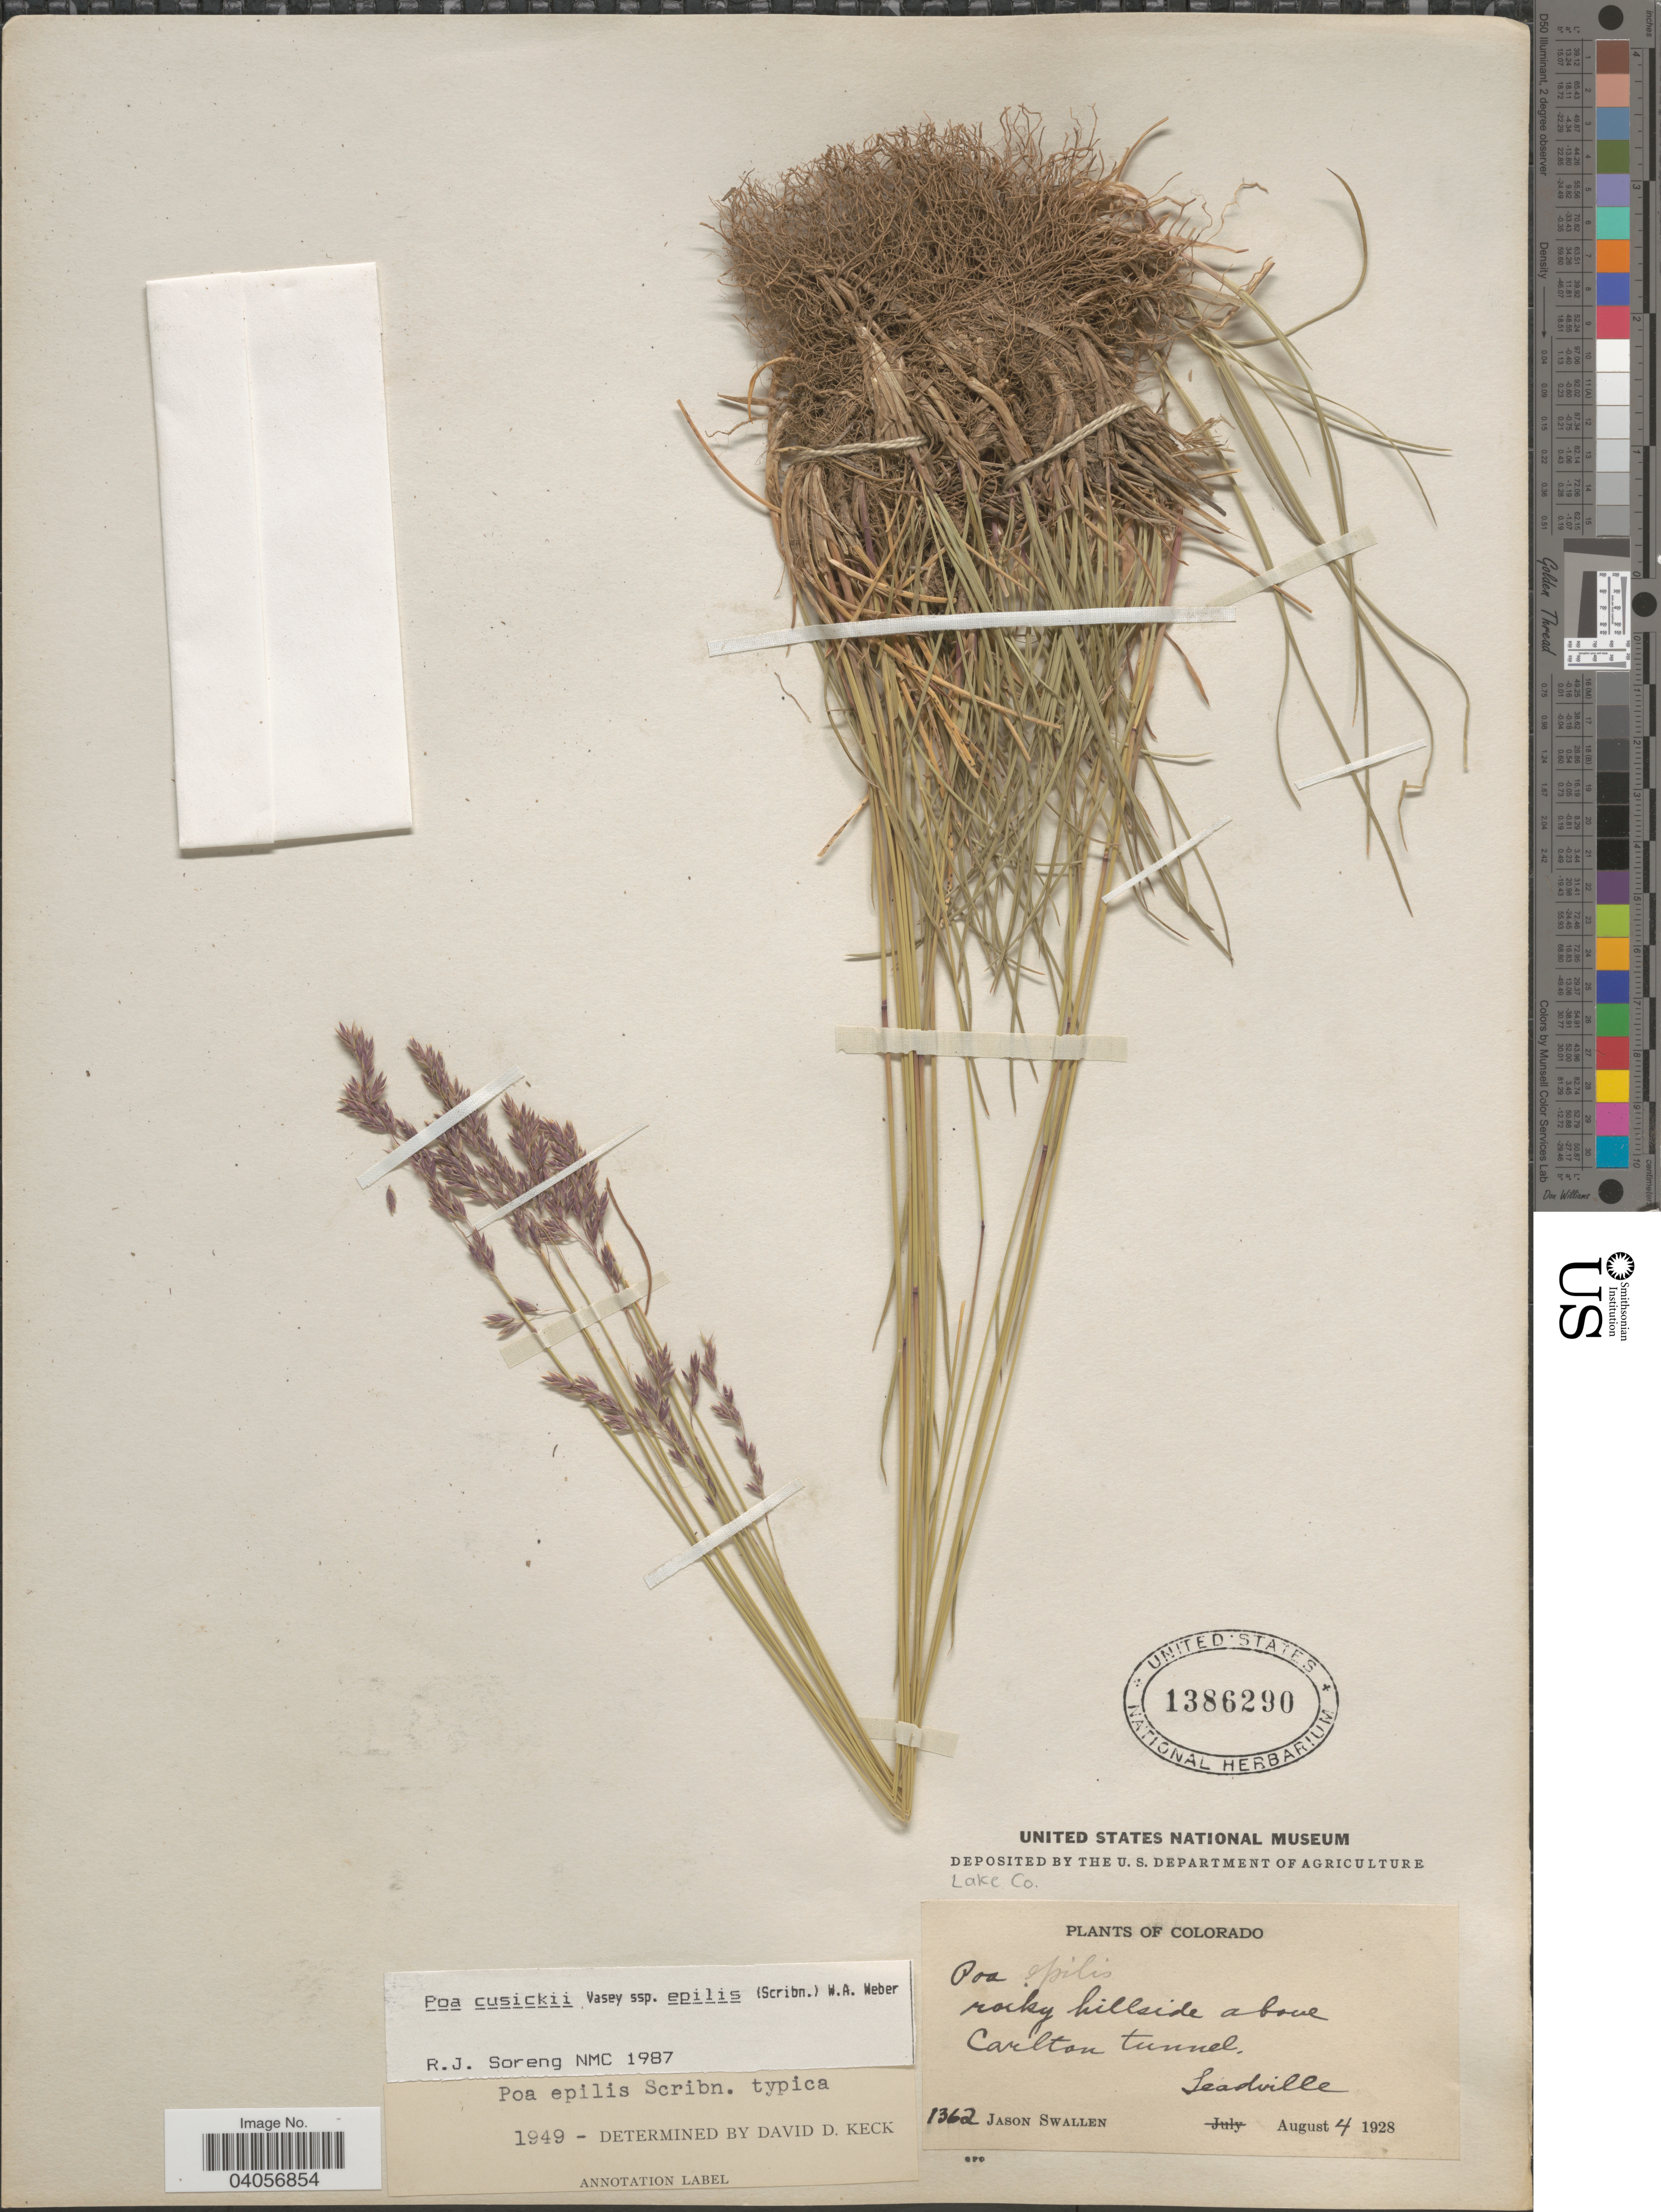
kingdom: Plantae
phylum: Tracheophyta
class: Liliopsida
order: Poales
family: Poaceae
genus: Poa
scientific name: Poa cusickii subsp. epilis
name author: (Scribn.) W.A. Weber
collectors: J. R. Swallen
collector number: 1362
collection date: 1928-08-04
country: United States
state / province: Colorado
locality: Lake Co. Rocky hillside Carlton tunnel, Leadville.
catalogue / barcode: US 1386290